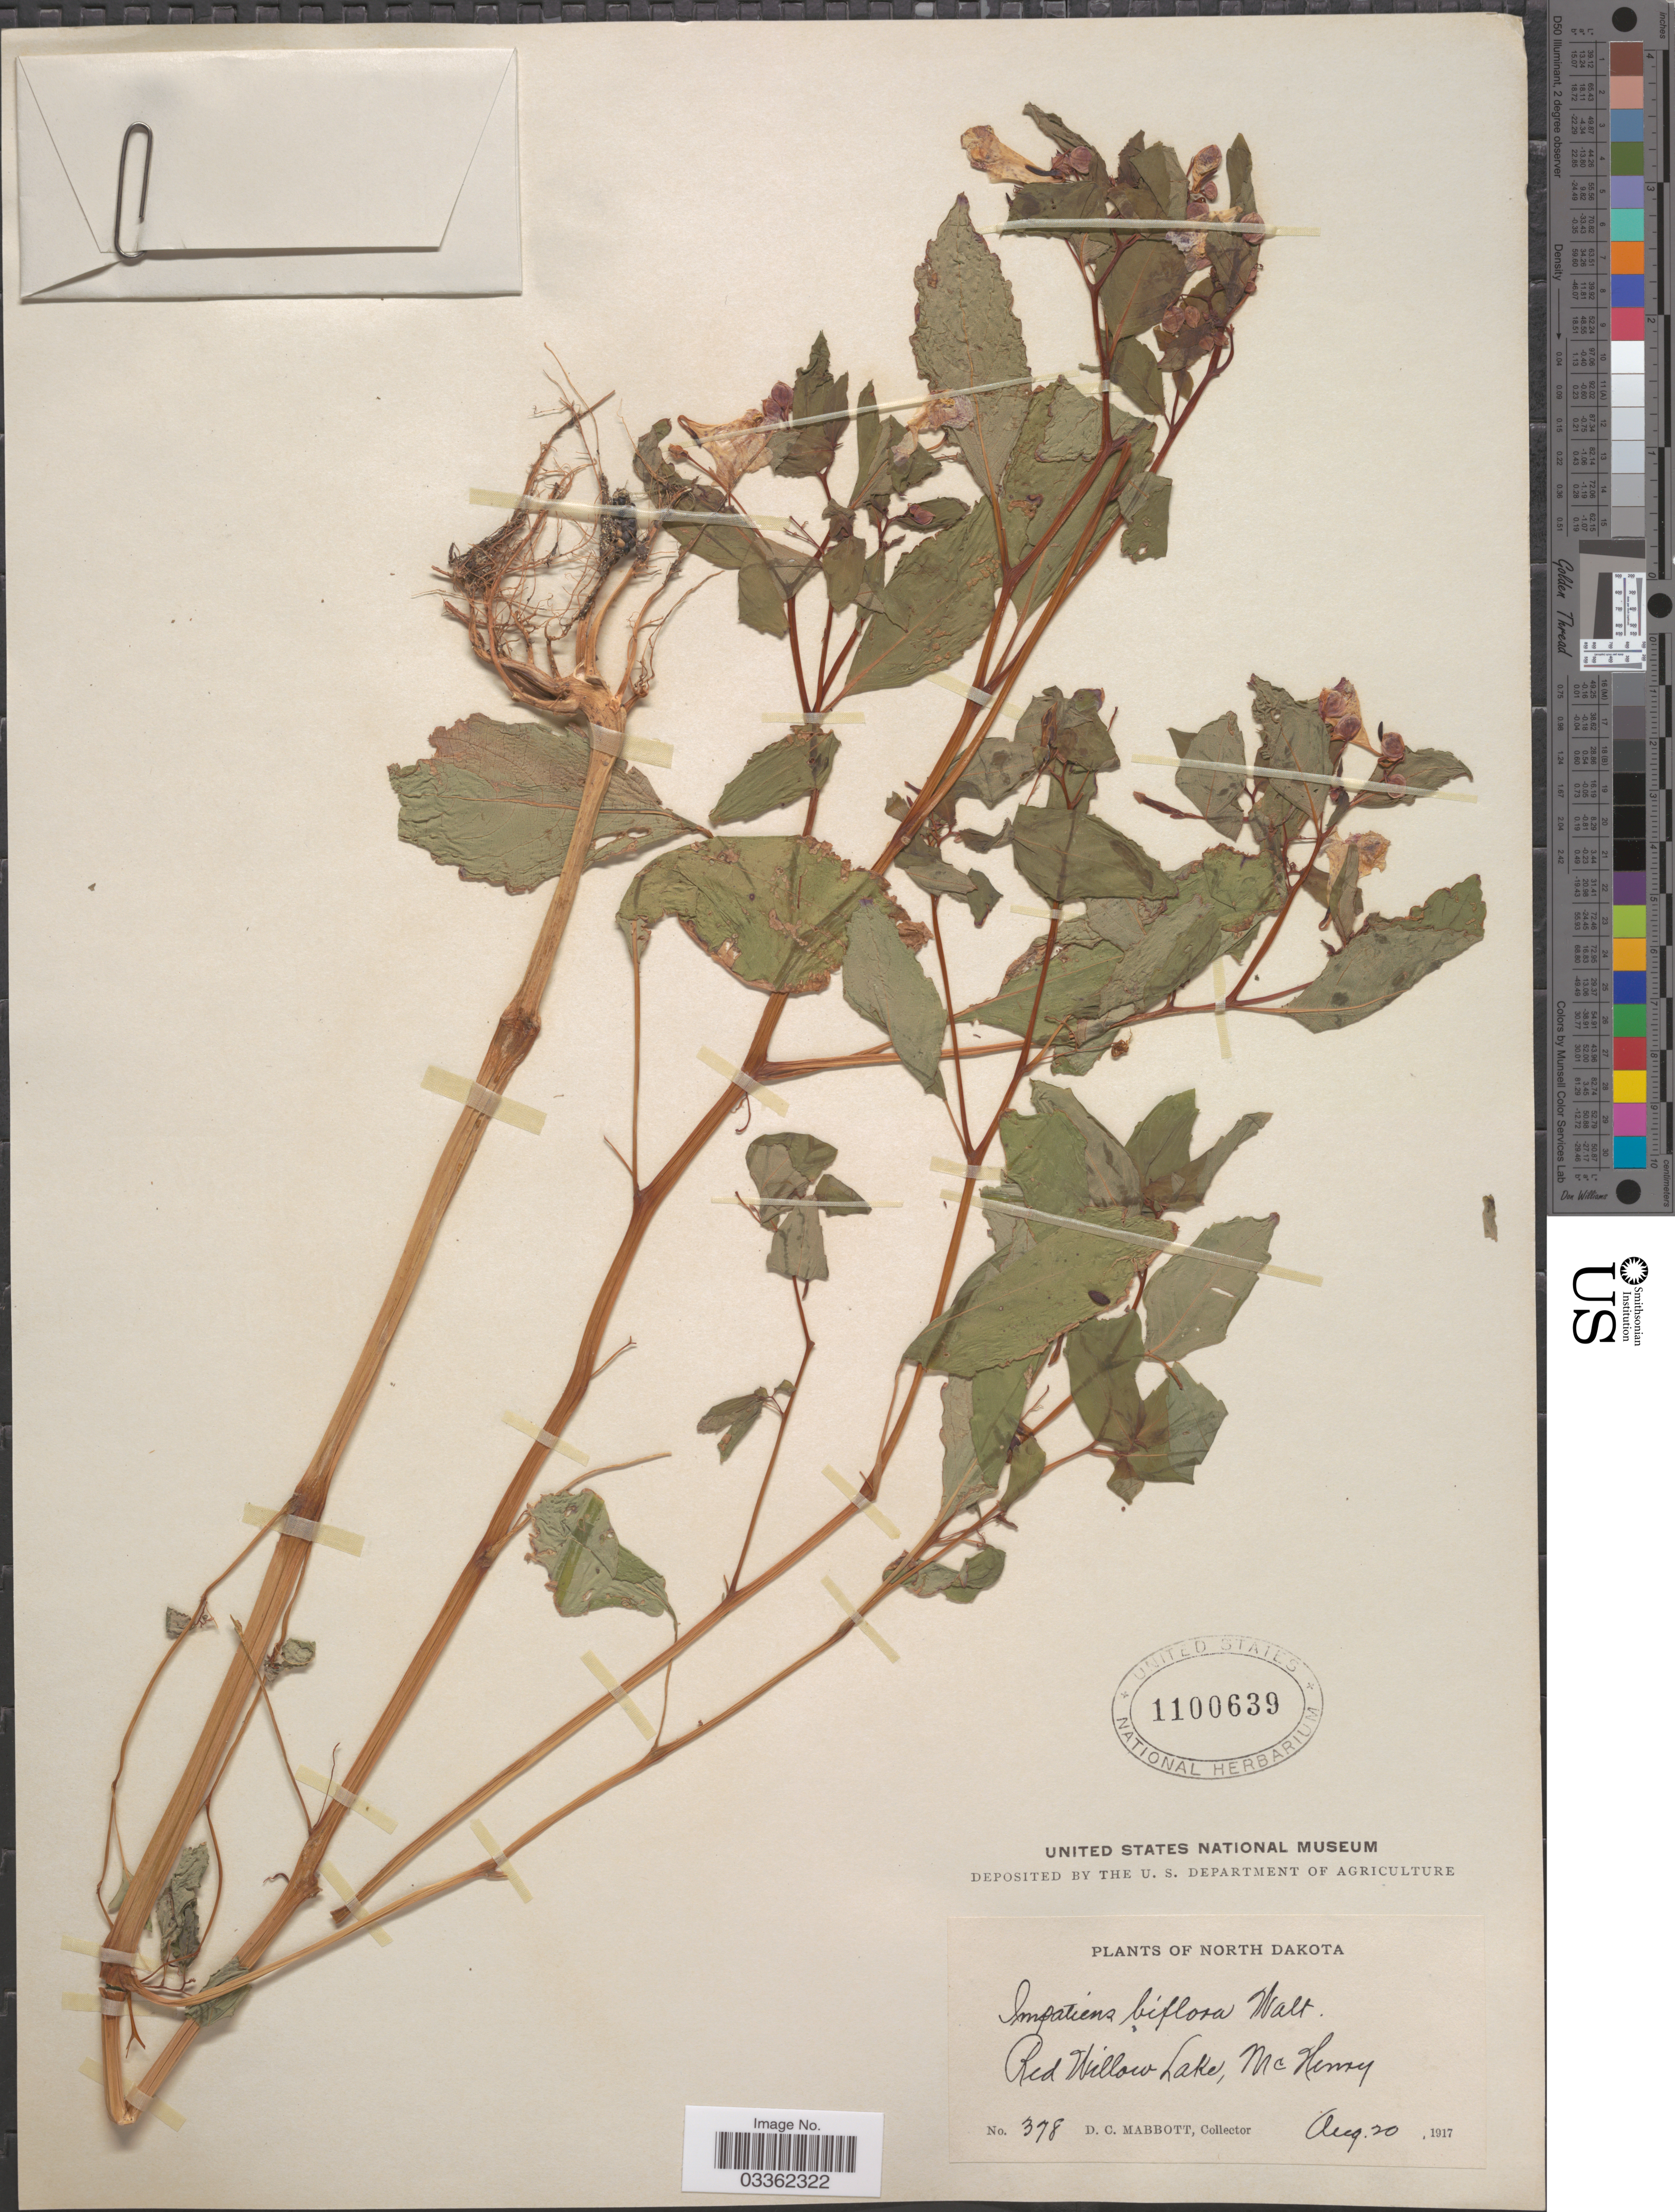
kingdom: Plantae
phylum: Tracheophyta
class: Magnoliopsida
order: Ericales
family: Balsaminaceae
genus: Impatiens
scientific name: Impatiens capensis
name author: Meerb.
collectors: D. Mabbott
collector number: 378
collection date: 1917-08-20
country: United States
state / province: North Dakota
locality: Red Willow Lake, McHenry.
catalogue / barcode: US 1100639